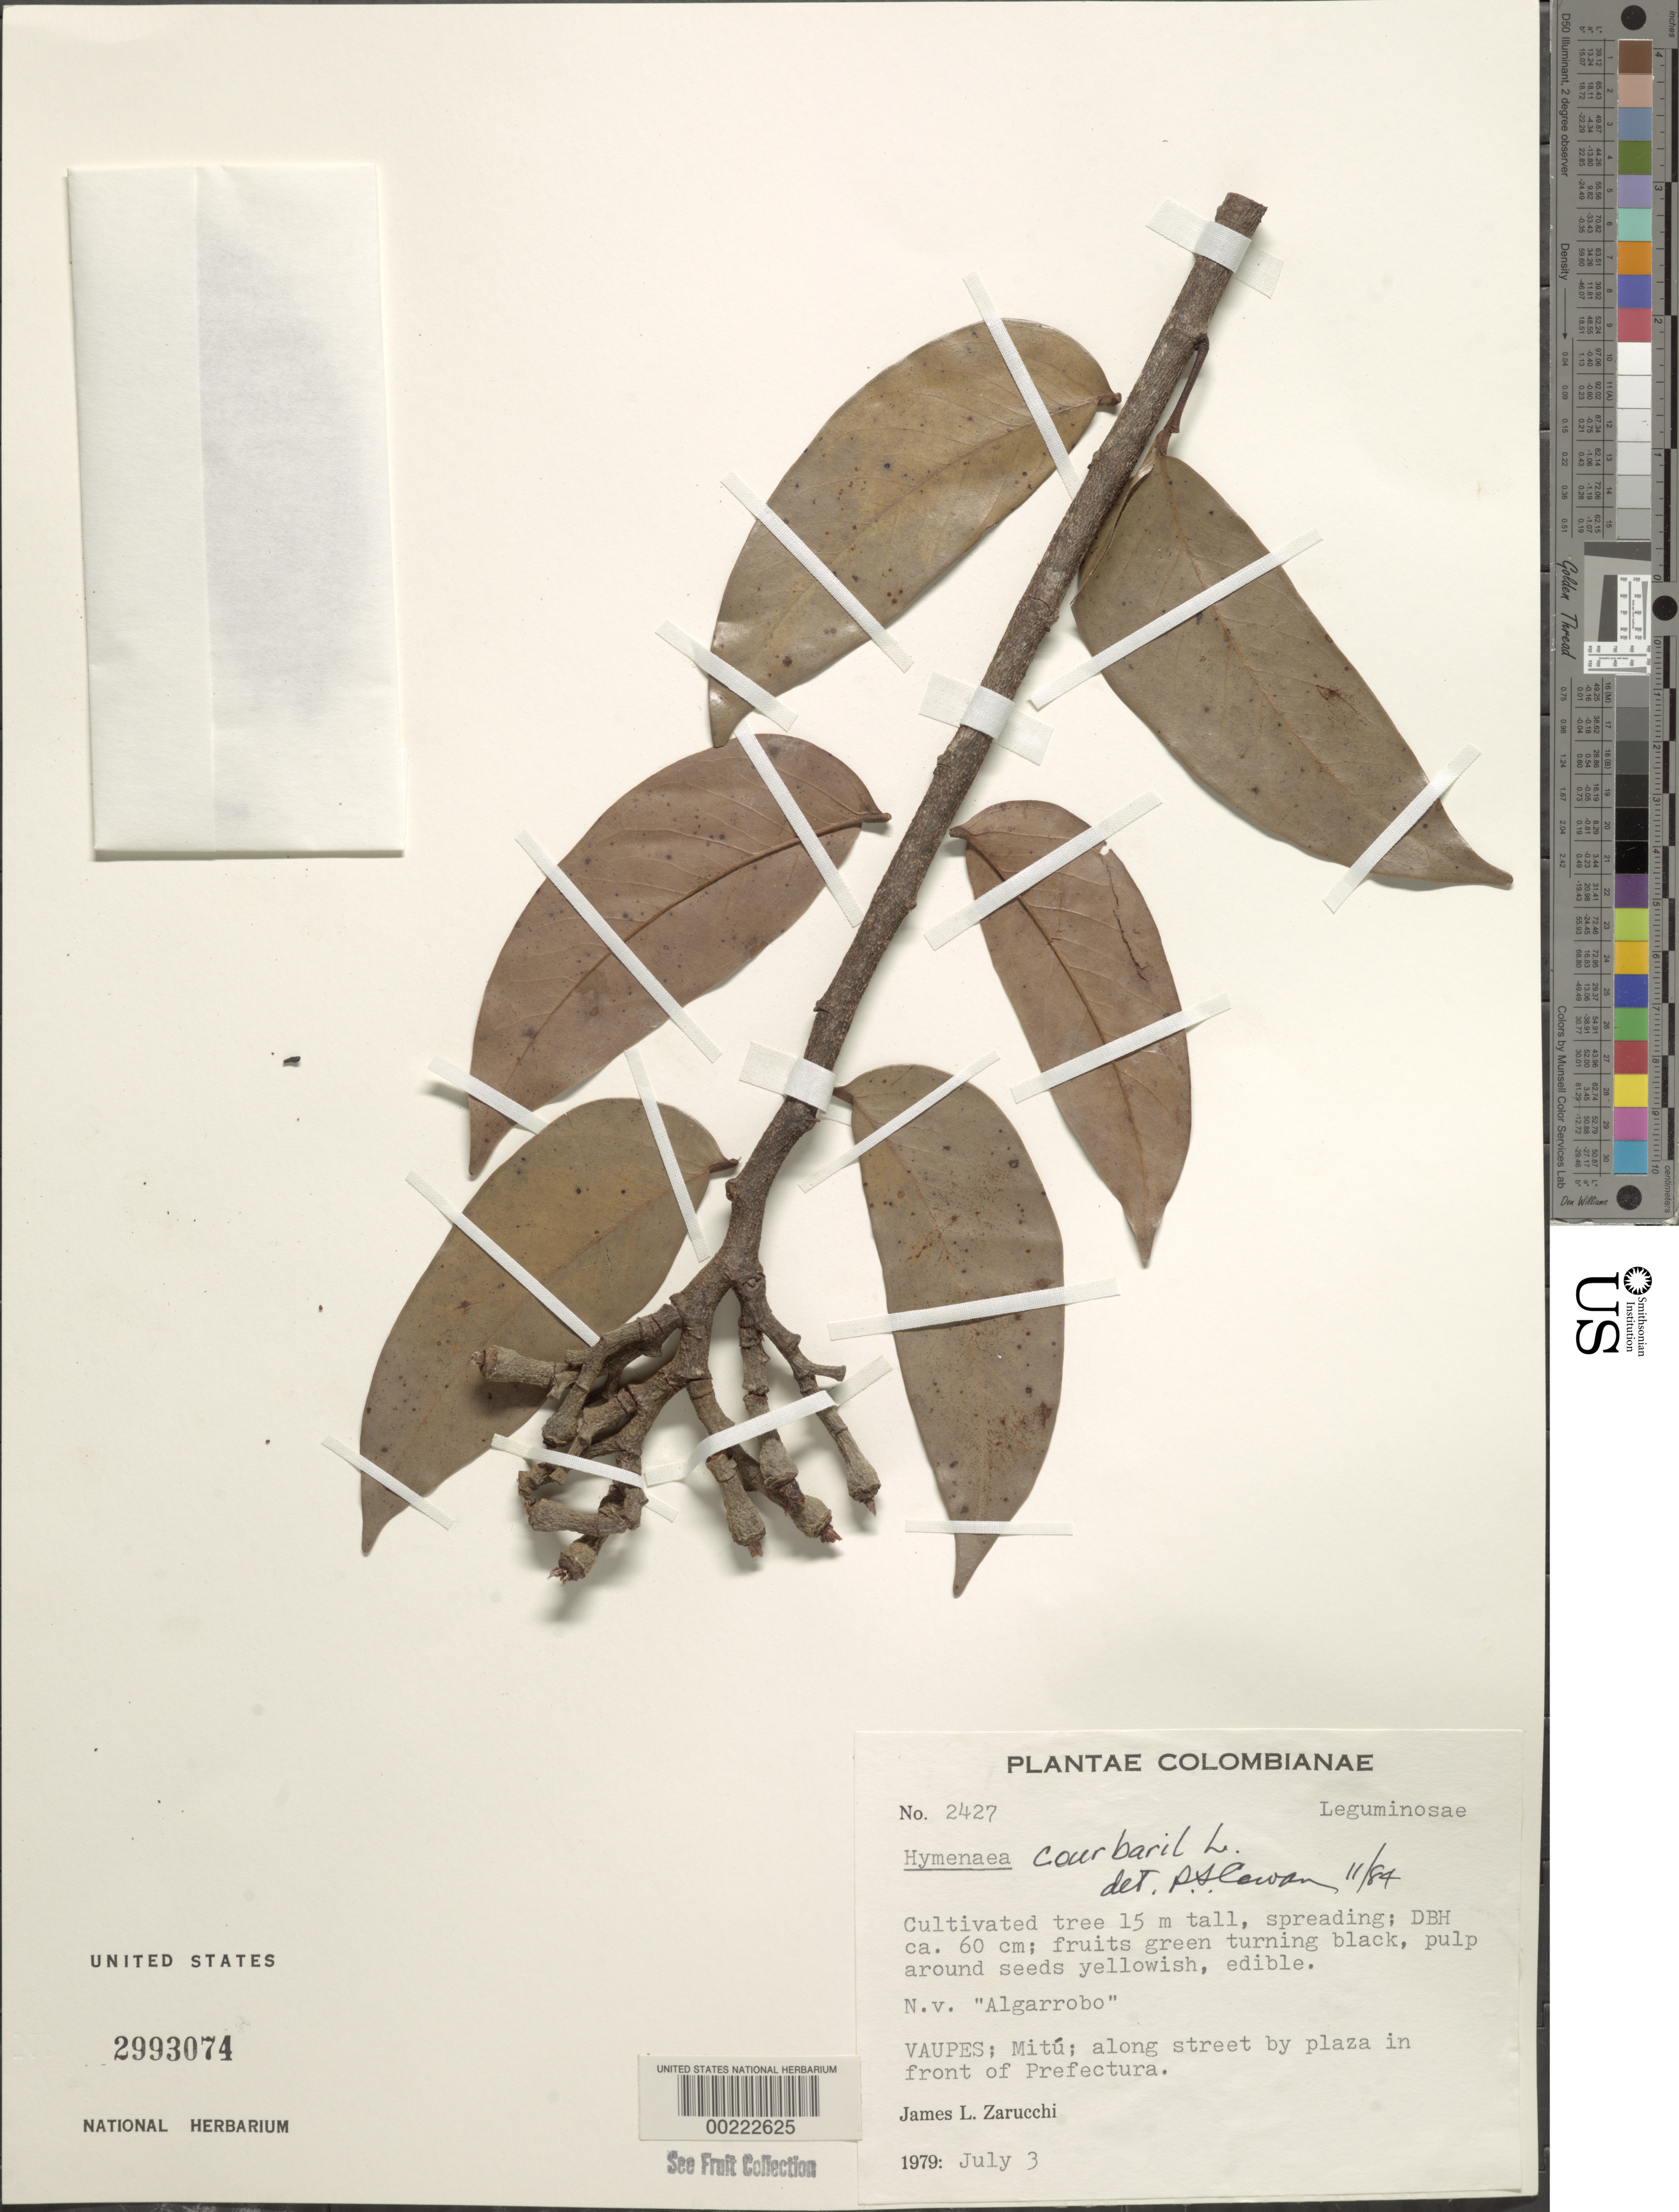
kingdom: Plantae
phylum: Tracheophyta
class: Magnoliopsida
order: Fabales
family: Fabaceae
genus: Hymenaea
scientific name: Hymenaea courbaril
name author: L.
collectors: J. L. Zarucchi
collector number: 2427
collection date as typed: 03 Jul 1979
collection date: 1979-07-03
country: Colombia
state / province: Vaupés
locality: Mitu; along street by plaza in front of Prefectura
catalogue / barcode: US 2993074